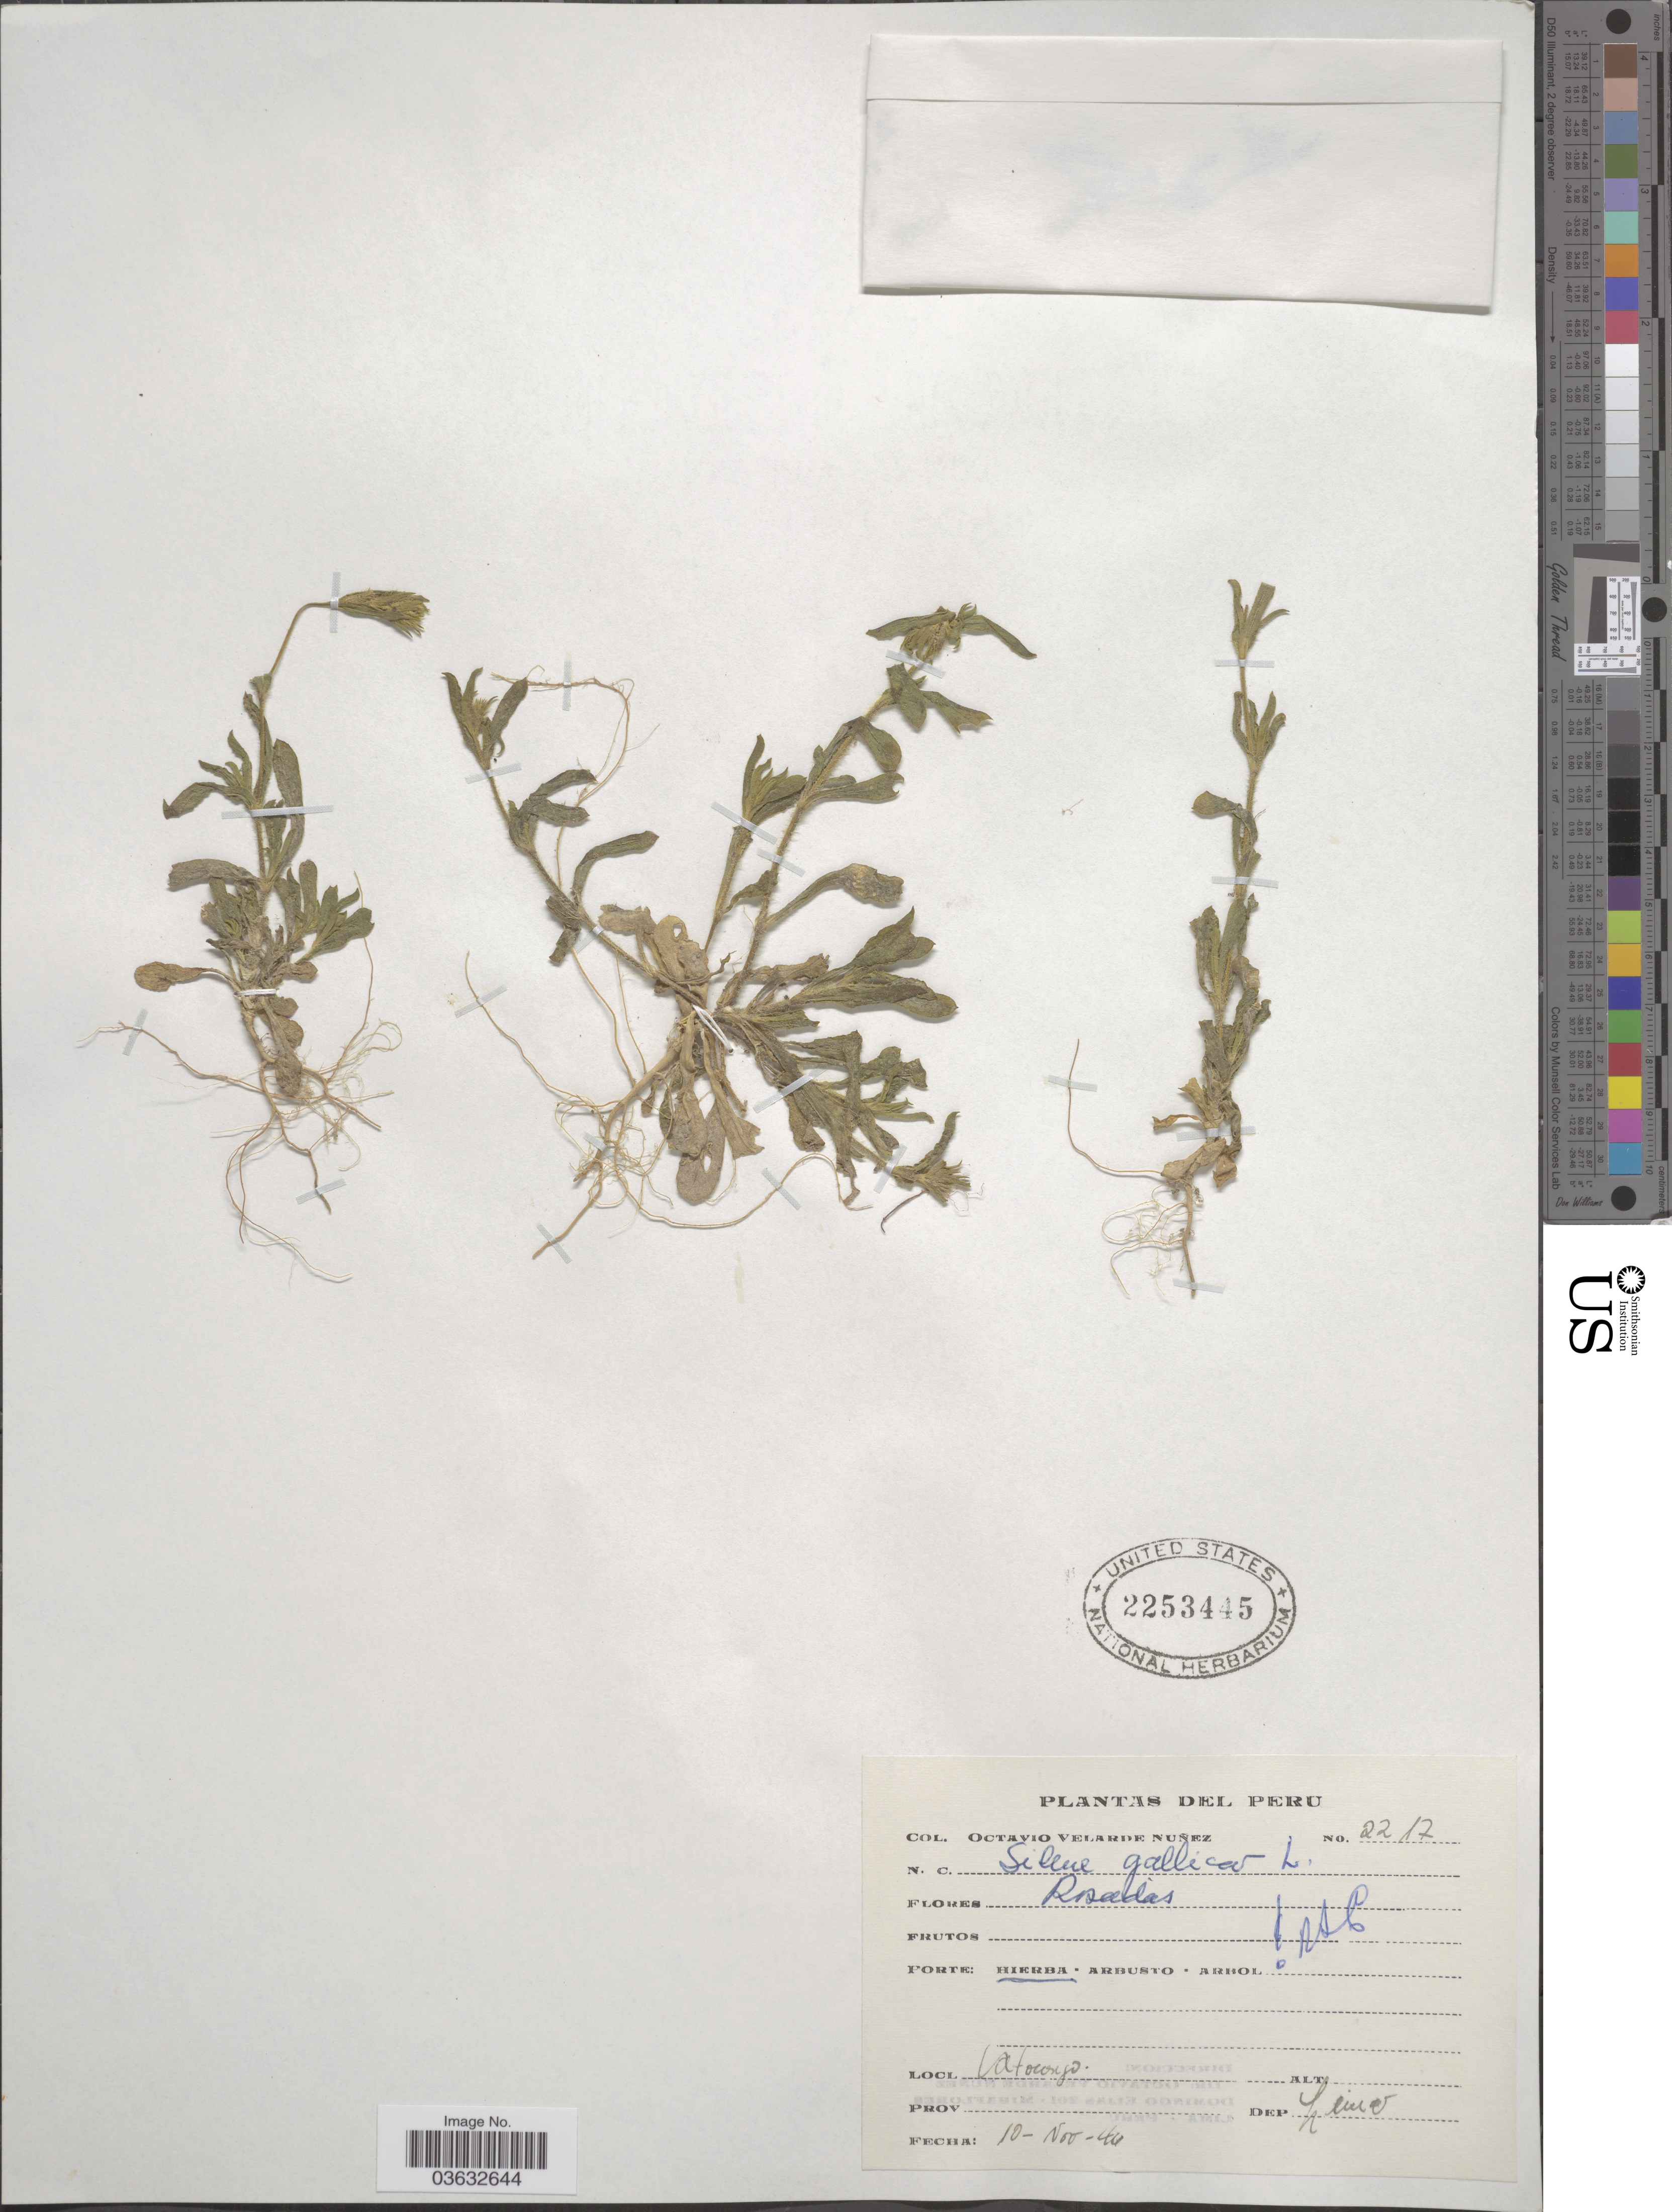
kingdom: Plantae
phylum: Tracheophyta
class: Magnoliopsida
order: Caryophyllales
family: Caryophyllaceae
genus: Silene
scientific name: Silene gallica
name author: L.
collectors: O. Velarde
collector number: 2217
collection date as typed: Transcribed d/m/y: 10/11/46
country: Peru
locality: Catoconjo. Dep Lima.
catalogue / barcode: US 2253445